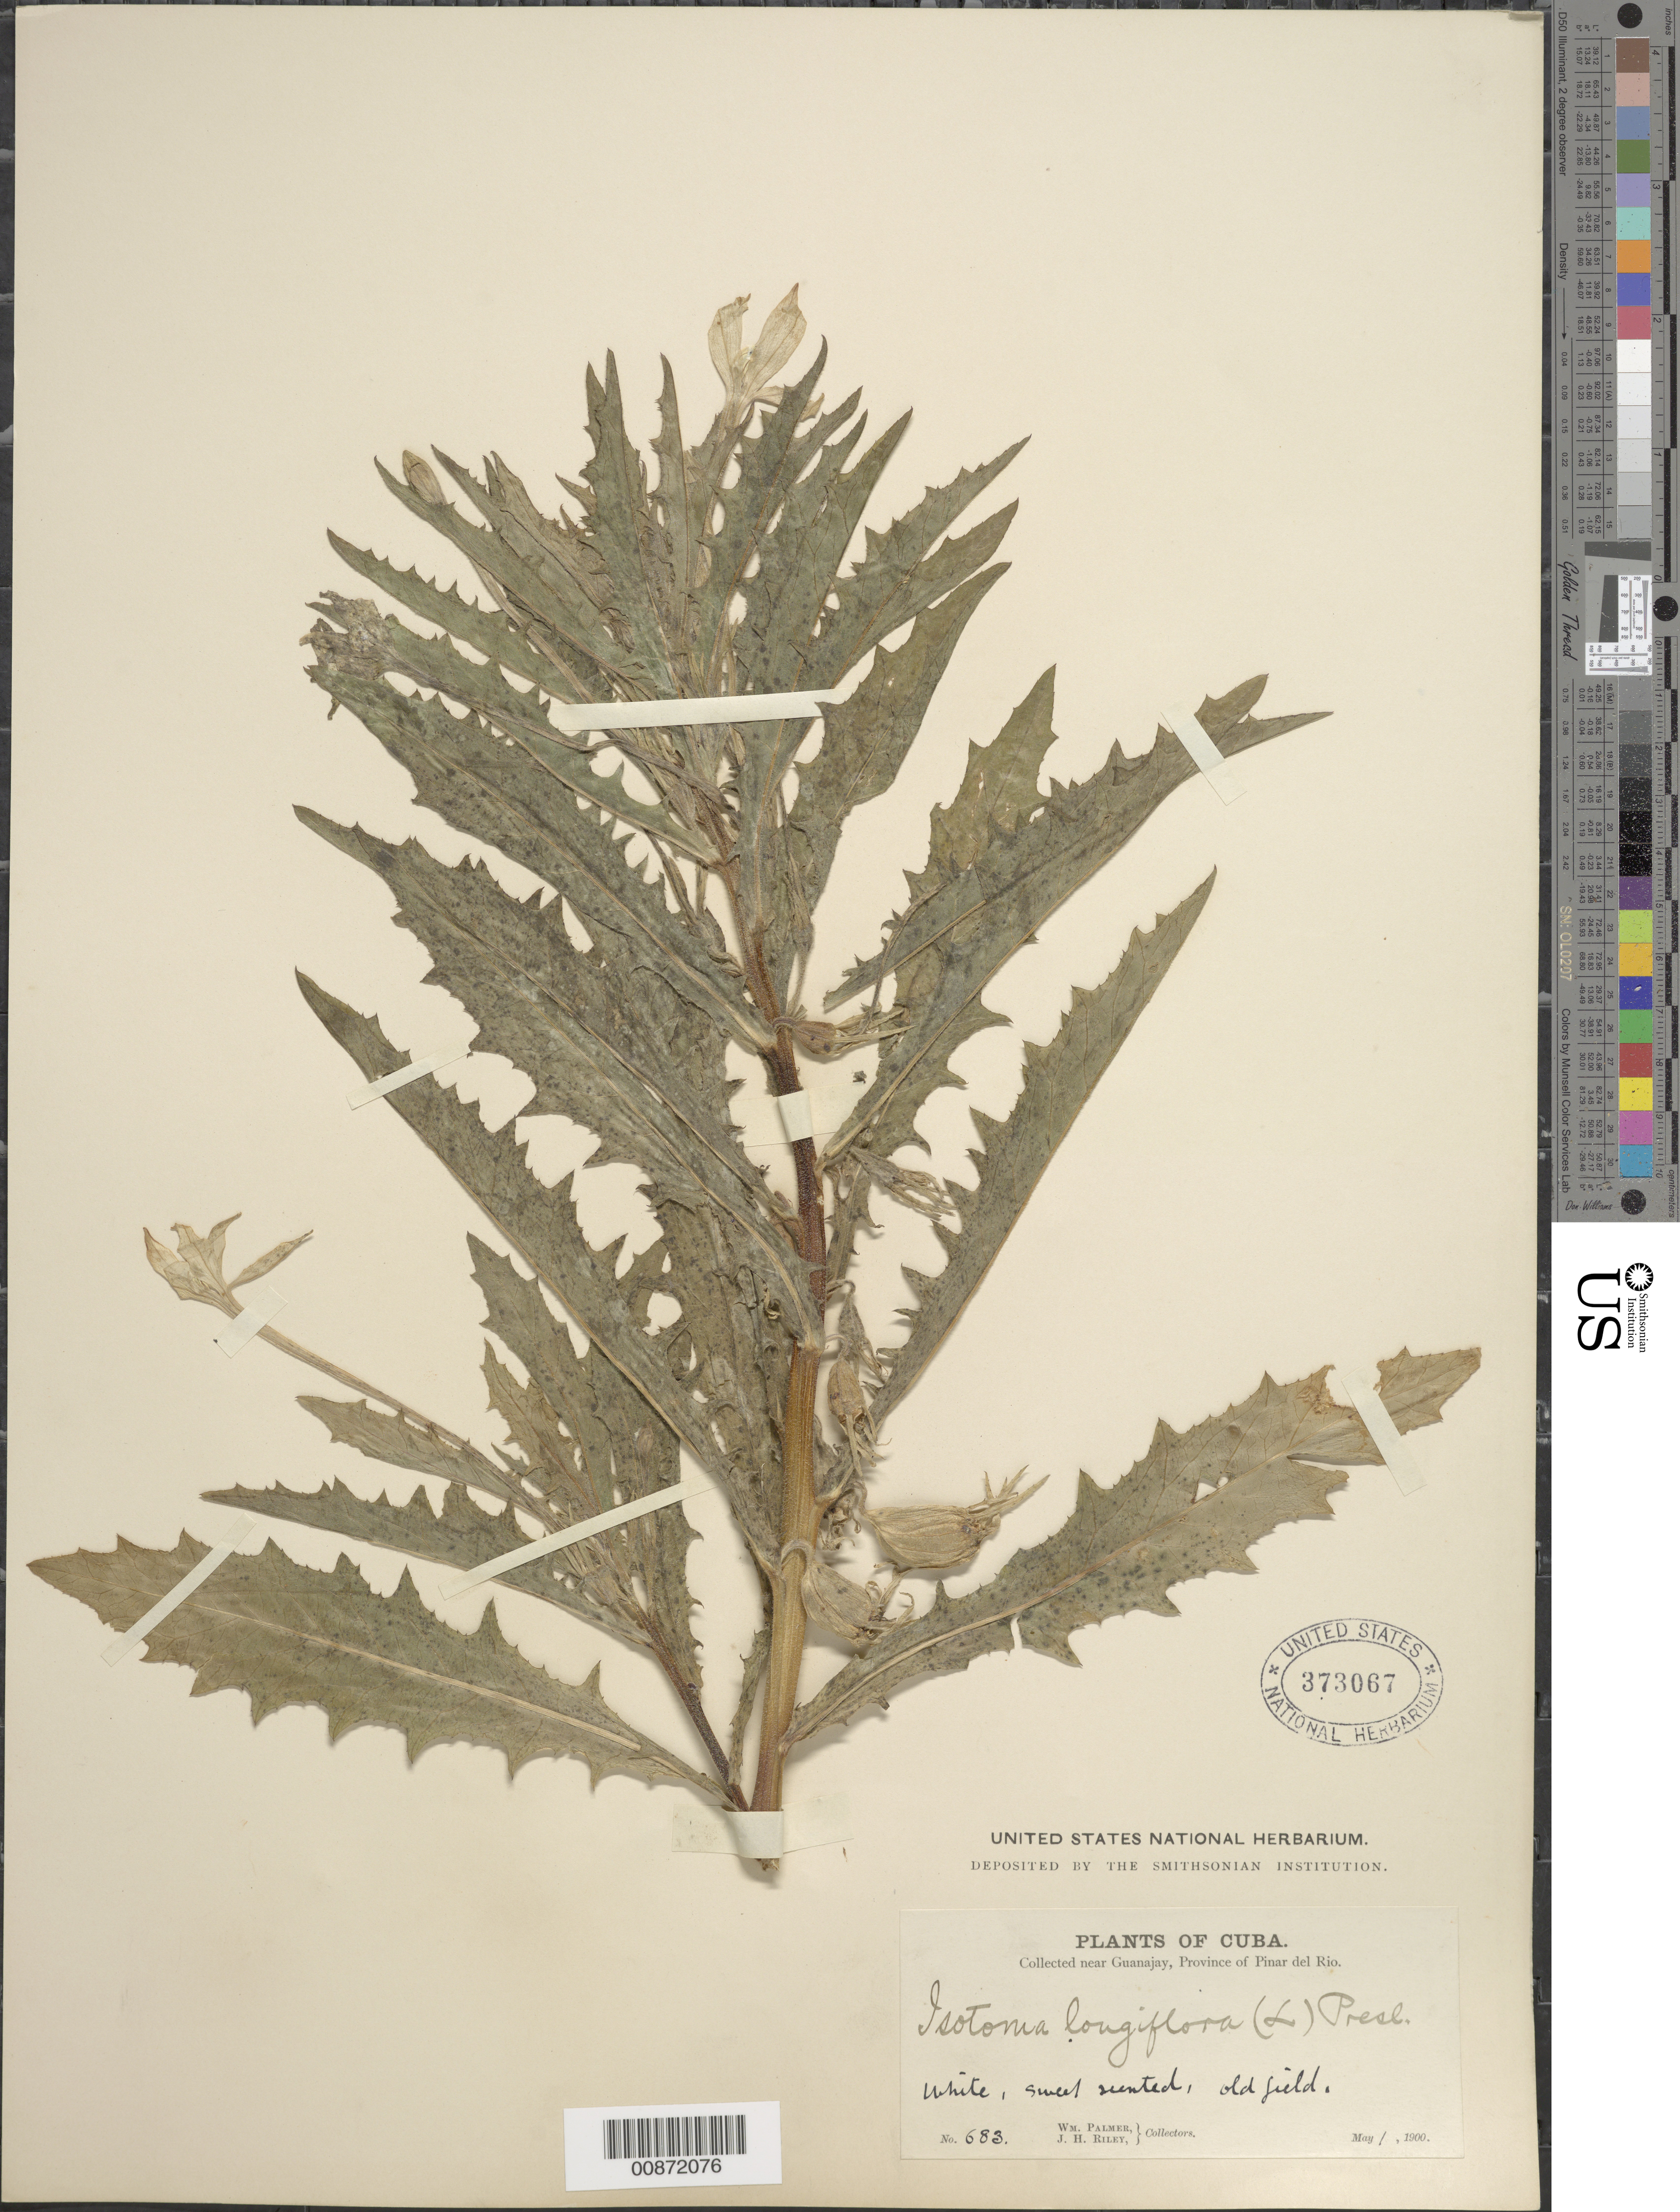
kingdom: Plantae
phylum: Tracheophyta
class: Magnoliopsida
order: Asterales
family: Campanulaceae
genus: Hippobroma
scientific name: Hippobroma longiflora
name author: (L.) G. Don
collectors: W. Palmer & J. H. Riley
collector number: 683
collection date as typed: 01 May 1900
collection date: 1900-05-01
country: Cuba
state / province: Pinar del Río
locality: Near Guanajay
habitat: Old field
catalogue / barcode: US 373067